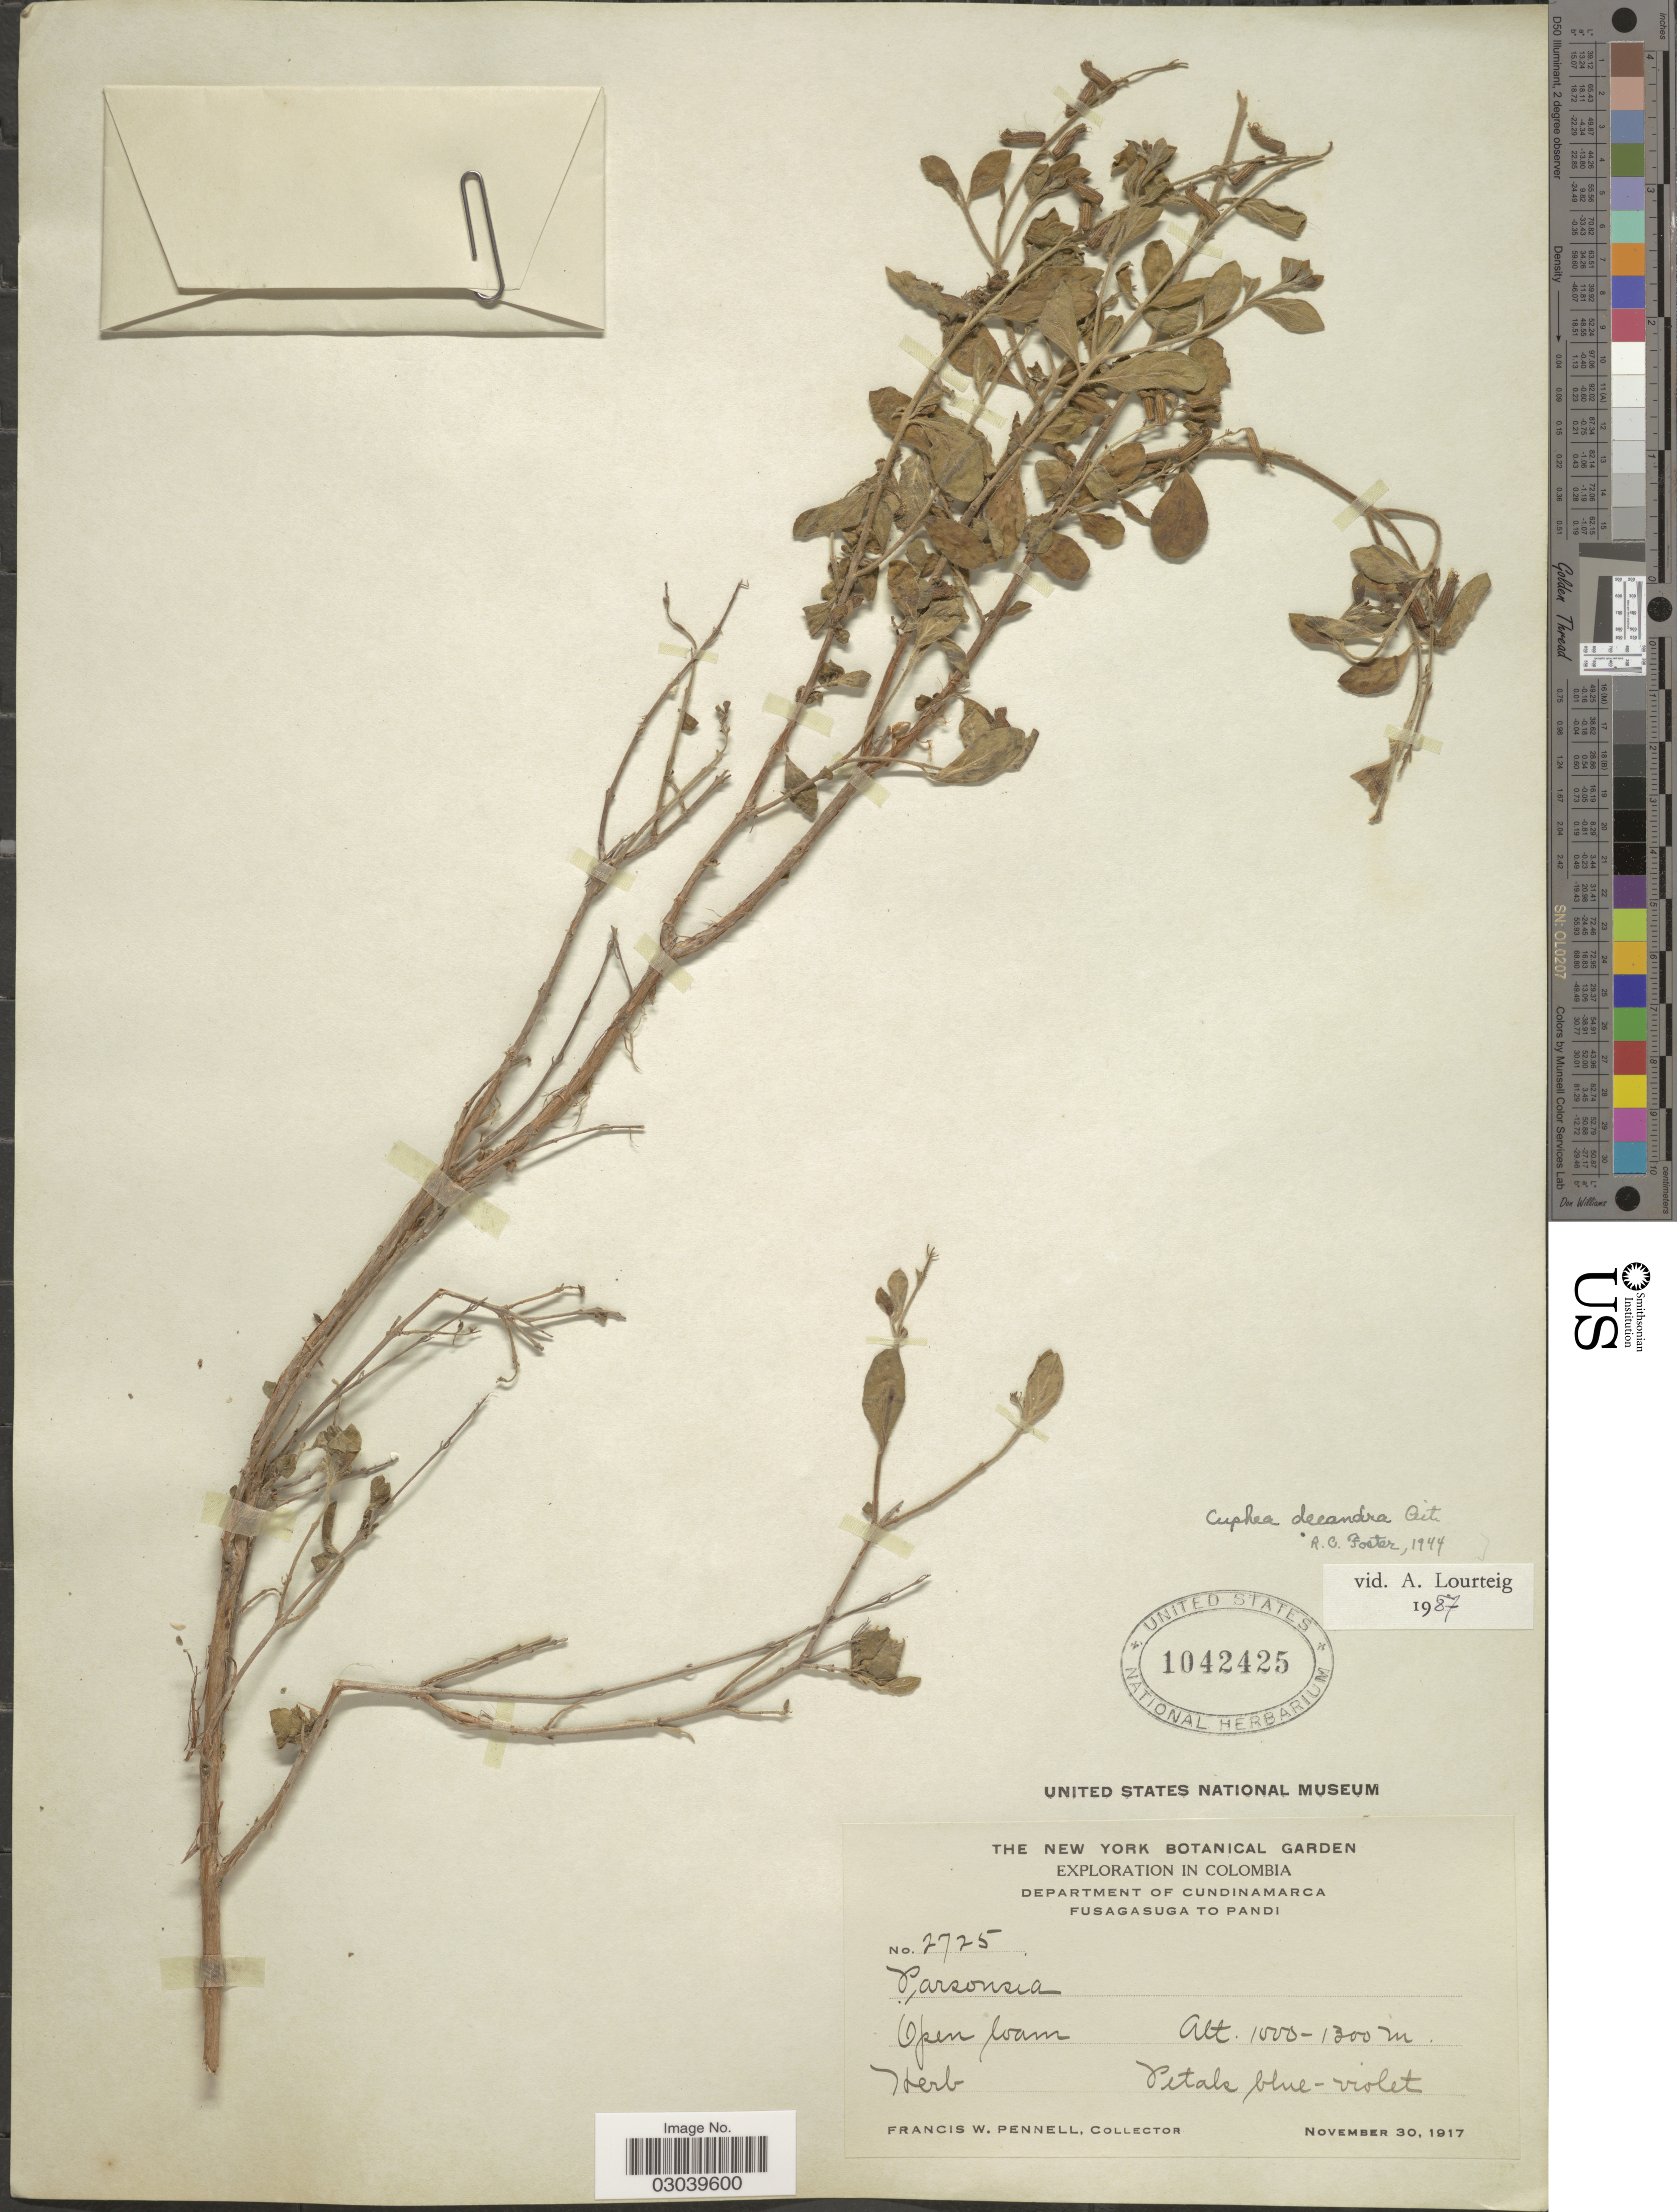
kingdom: Plantae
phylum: Tracheophyta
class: Magnoliopsida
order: Myrtales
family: Lythraceae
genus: Cuphea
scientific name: Cuphea decandra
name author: W.T. Aiton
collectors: F. W. Pennell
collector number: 2725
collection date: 1917-11-30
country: Colombia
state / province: Cundinamarca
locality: Department of Cundinamarca. Fusagasuga to Pandi.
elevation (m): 1000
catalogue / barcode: US 1042425